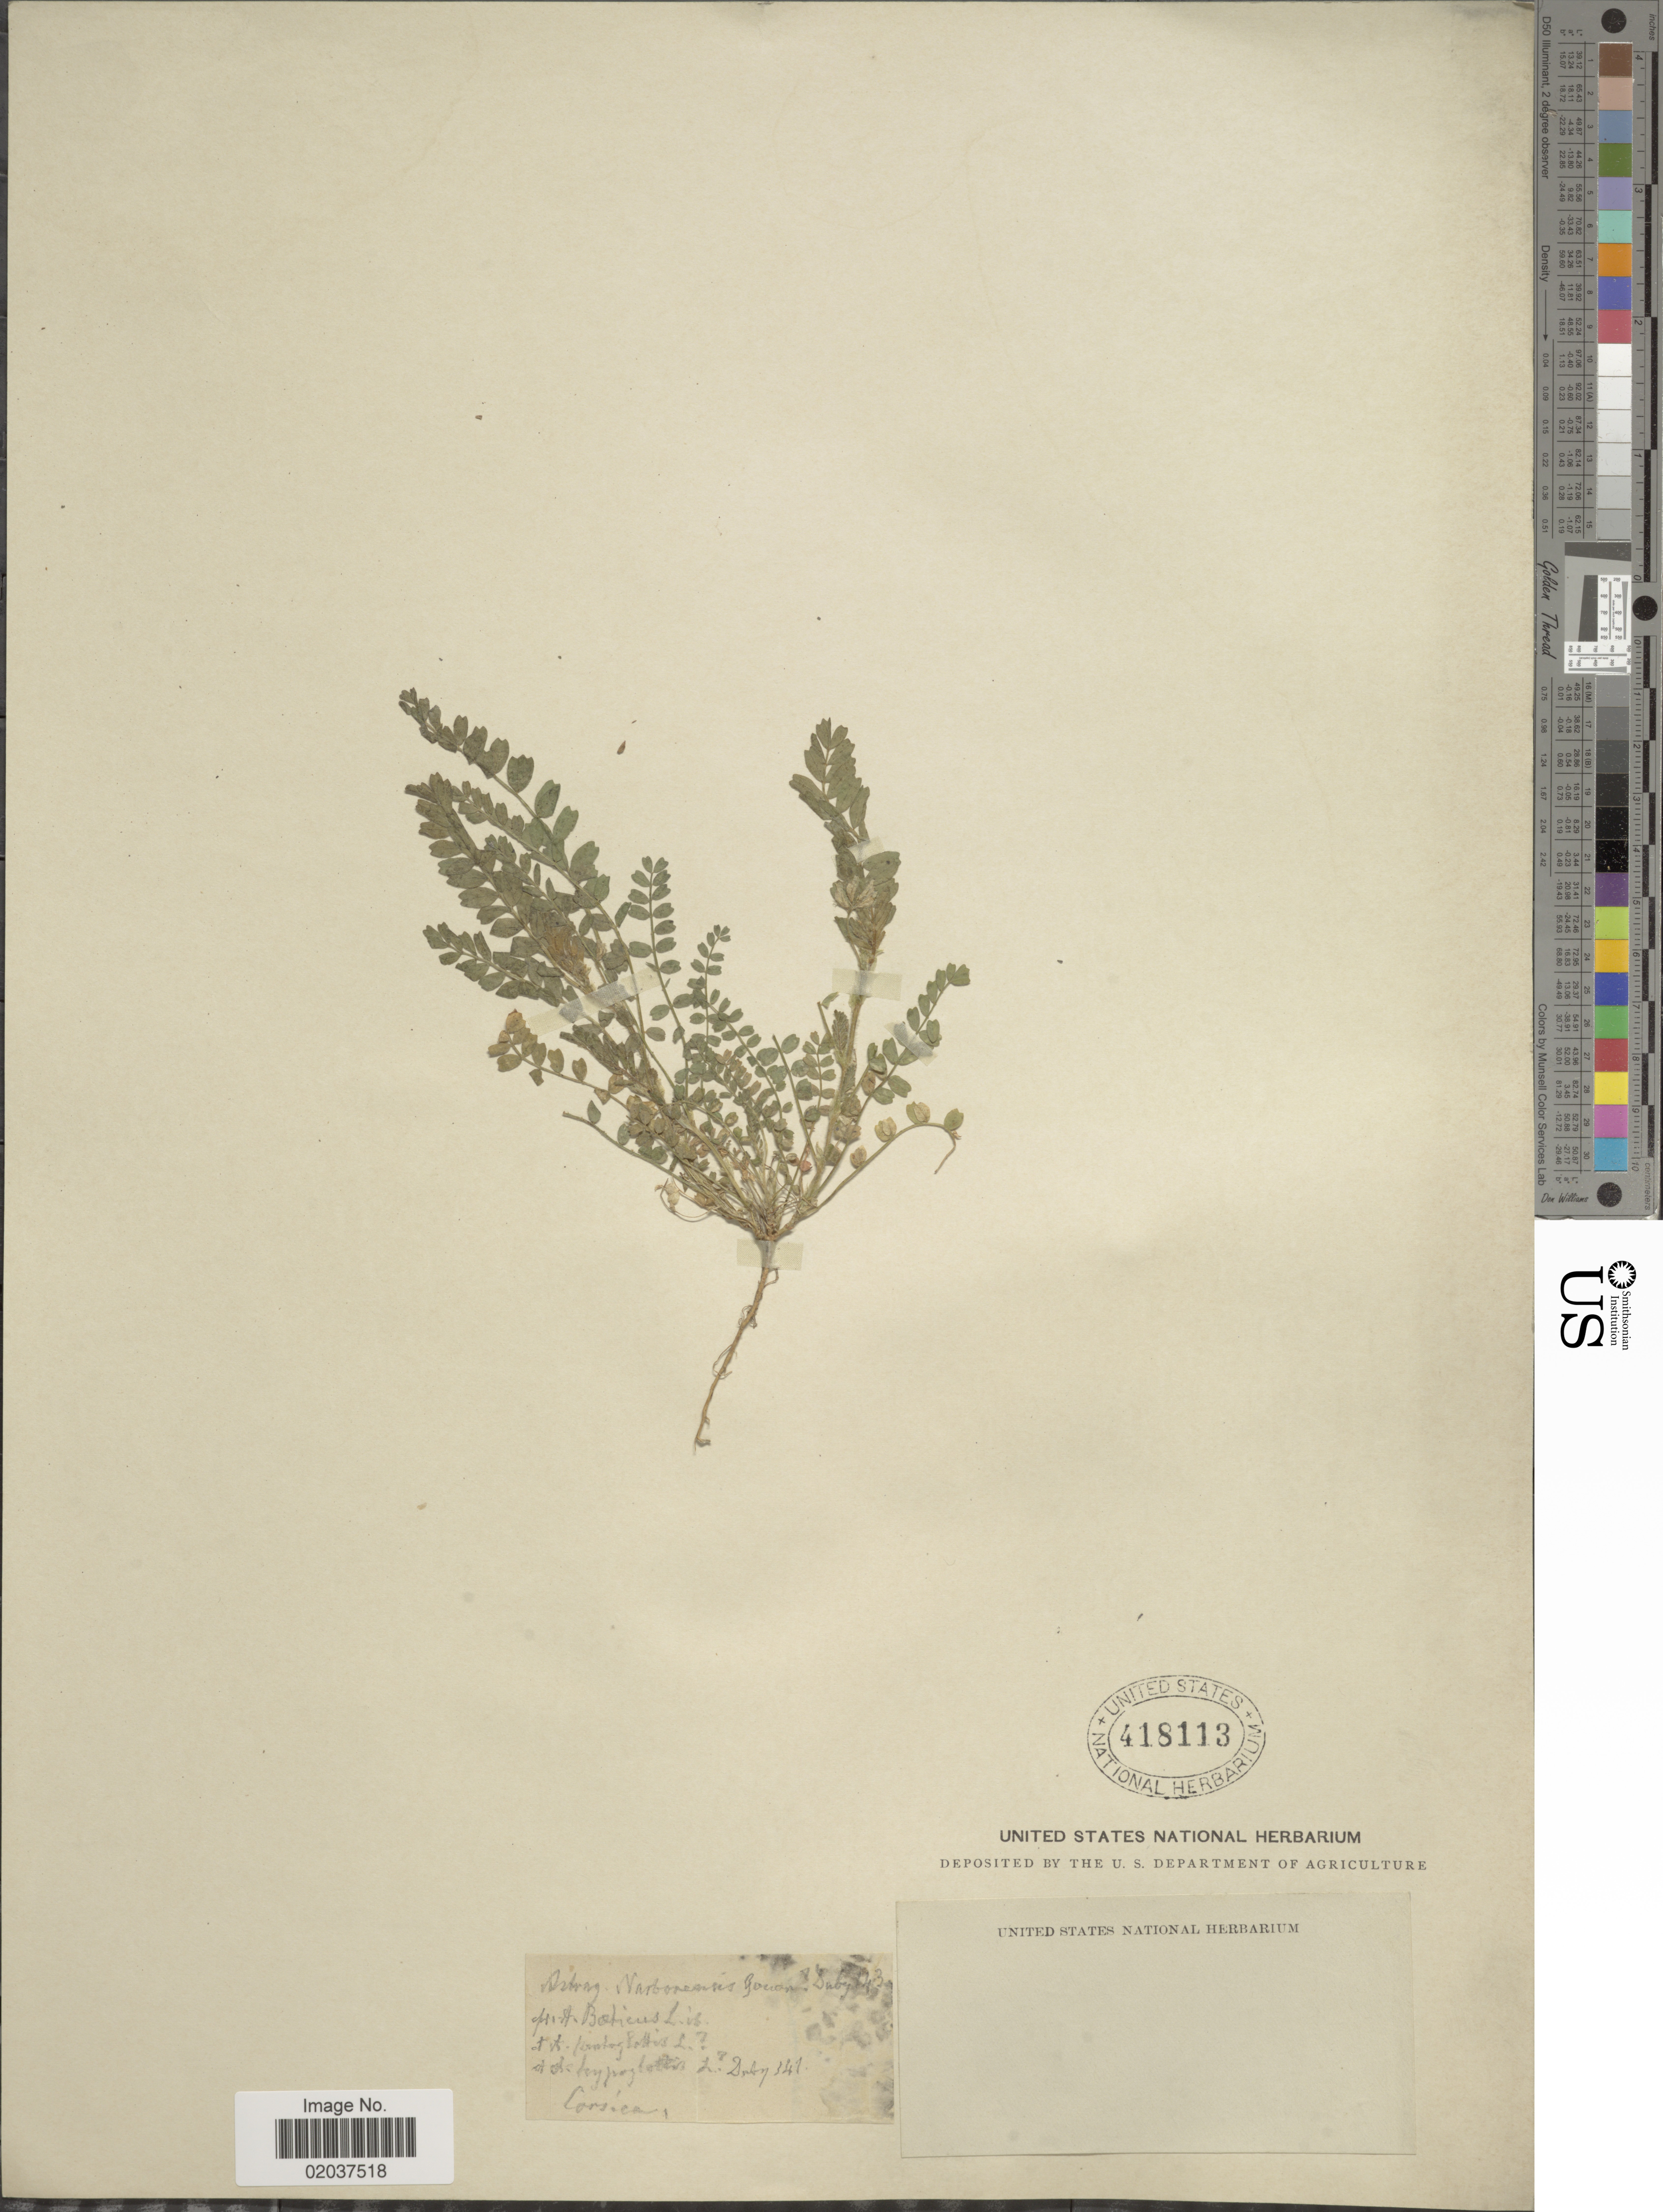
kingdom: Plantae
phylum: Tracheophyta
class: Magnoliopsida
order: Fabales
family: Fabaceae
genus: Astragalus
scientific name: Astragalus sp.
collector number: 341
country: France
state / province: Corsica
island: Corse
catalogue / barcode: US 418113